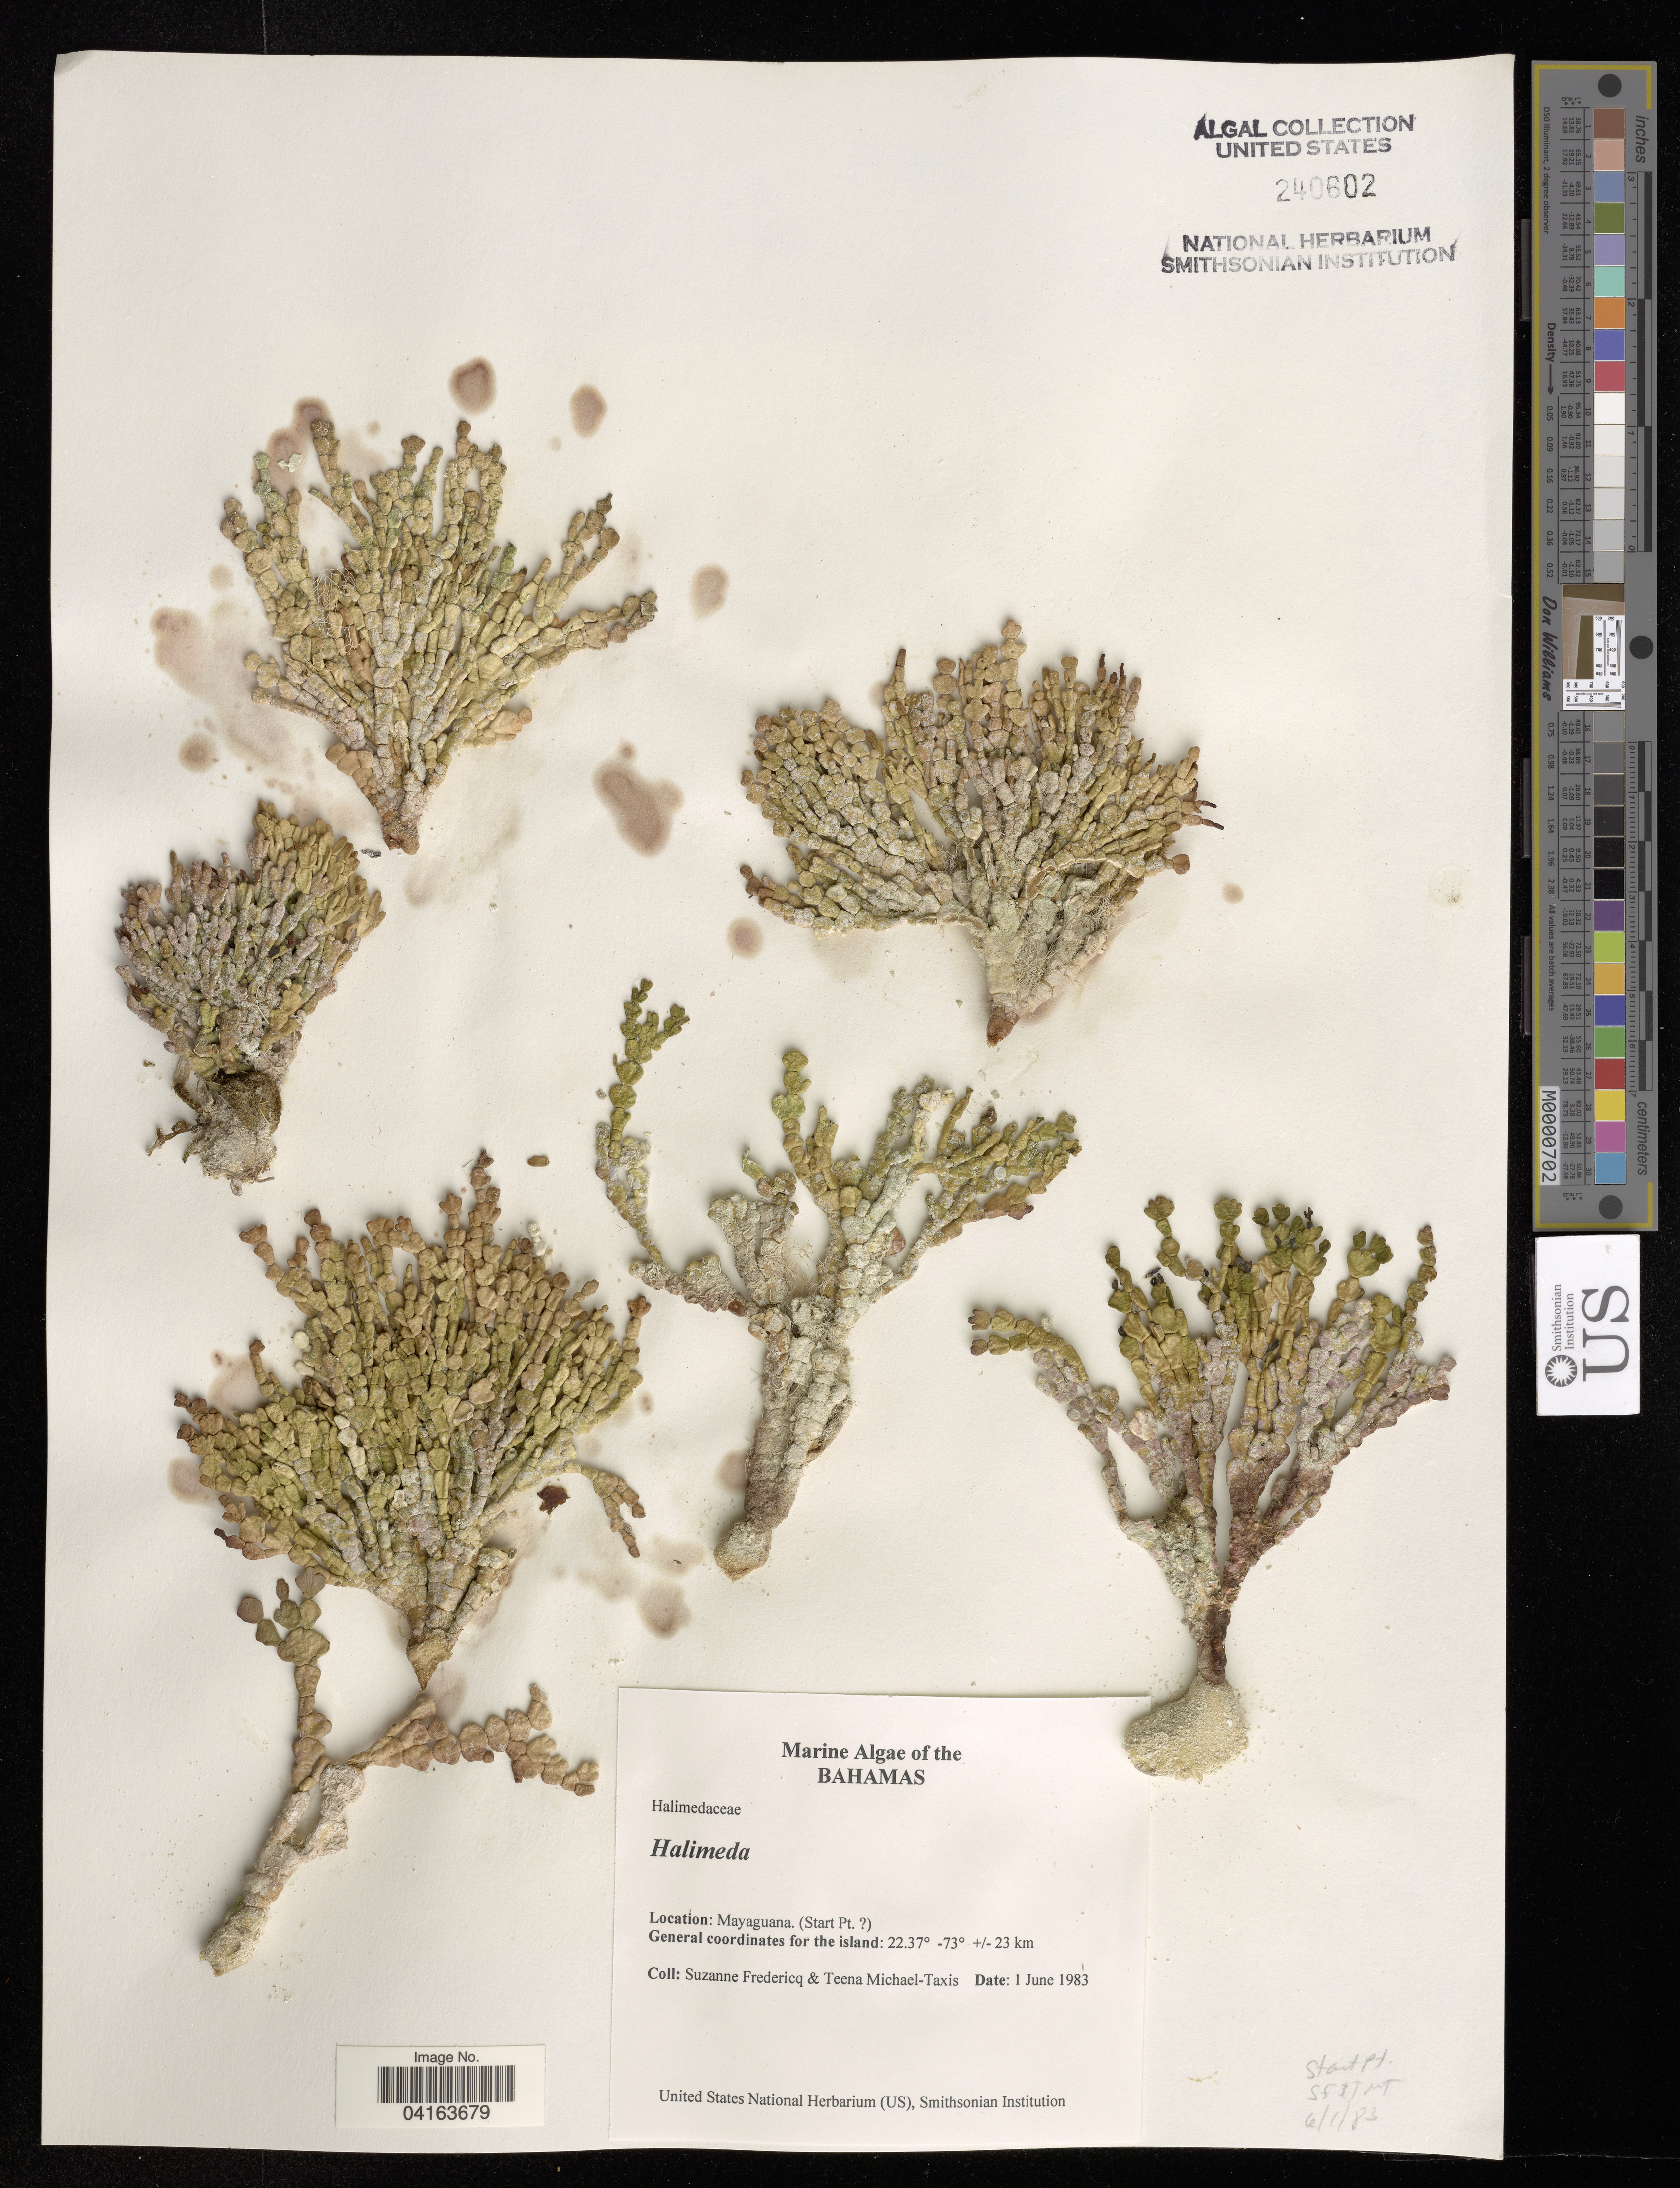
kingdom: Plantae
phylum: Chlorophyta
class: Ulvophyceae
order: Bryopsidales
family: Halimedaceae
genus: Halimeda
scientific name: Halimeda monile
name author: (J. Ellis & Sol.) J.V.Lamouroux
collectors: S. Fredericq & T. Michael-Taxis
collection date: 1983-06-01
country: Bahamas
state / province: Mayaguana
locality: (Start Pt. ?).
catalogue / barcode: US 240602